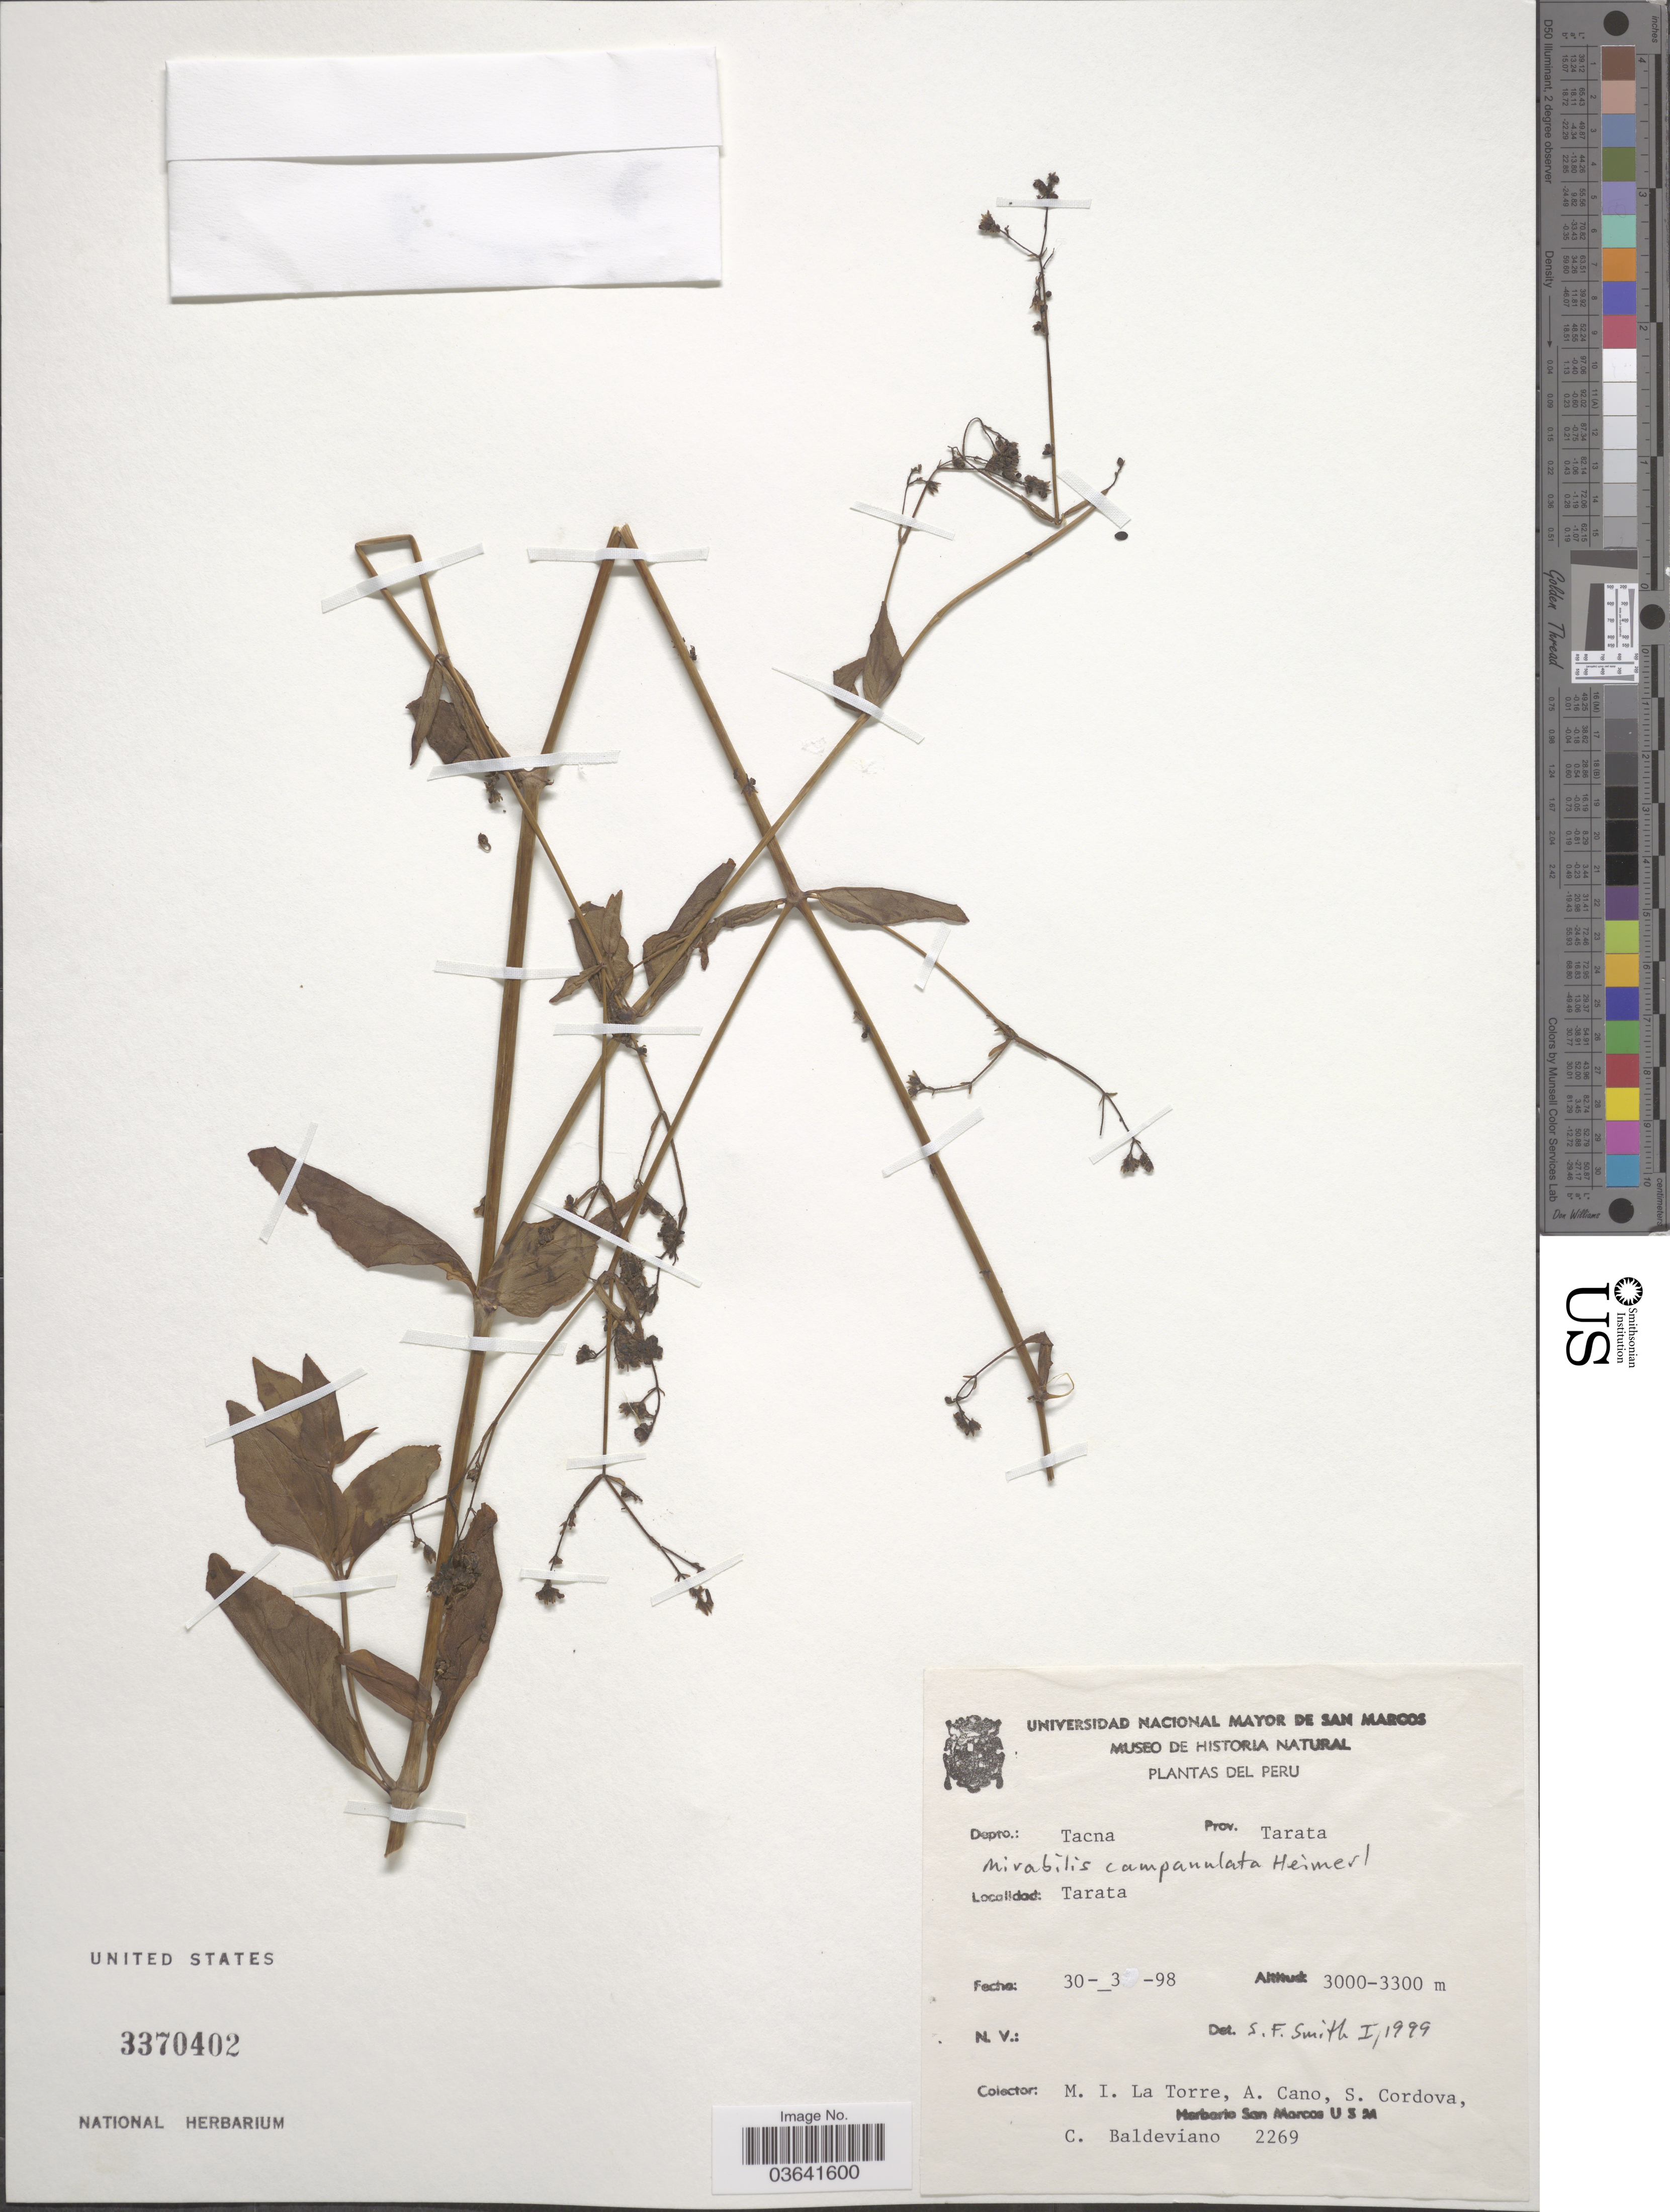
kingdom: Plantae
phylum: Tracheophyta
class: Magnoliopsida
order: Caryophyllales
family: Nyctaginaceae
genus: Mirabilis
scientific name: Mirabilis campanulata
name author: Heimerl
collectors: M. La Torre, A. Cano, S. Cordova & C. Baldeviano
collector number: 2269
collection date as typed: Transcribed d/m/y: 30/3/98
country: Peru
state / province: Tacna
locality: Depto.: Tacna. Prov. Tarata. Tarata.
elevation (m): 3000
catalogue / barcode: US 3370402